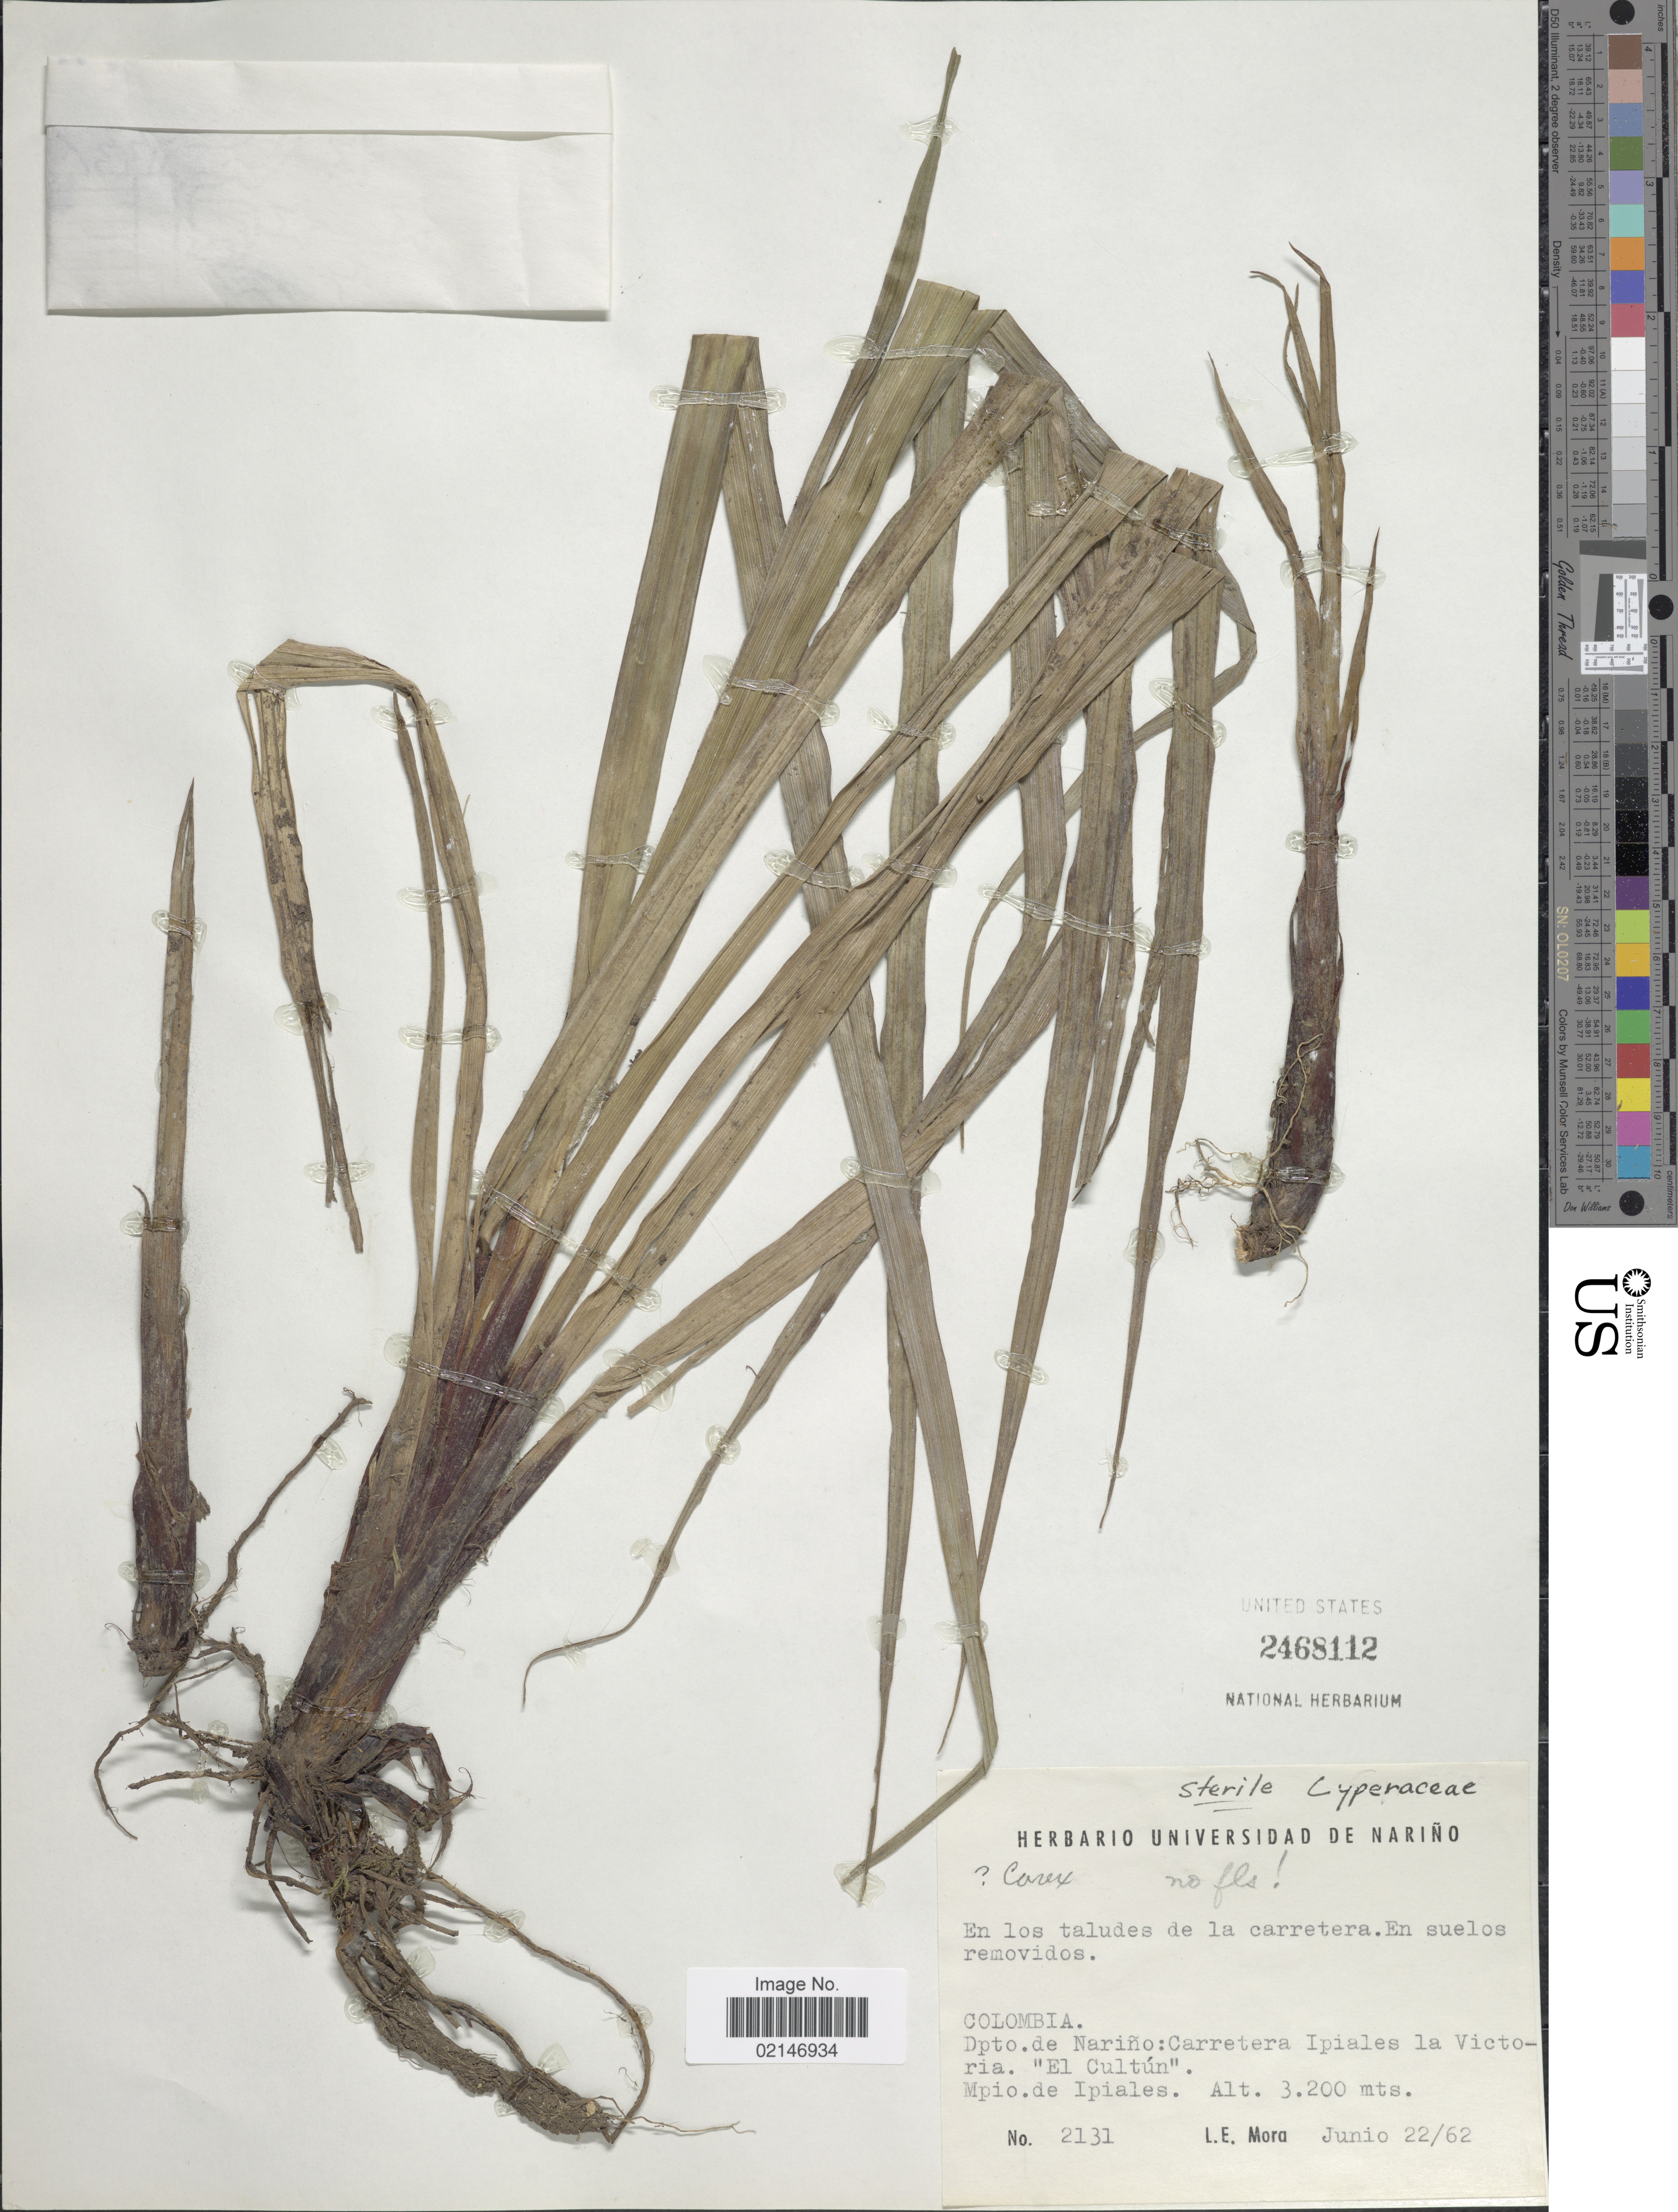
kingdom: Plantae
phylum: Tracheophyta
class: Liliopsida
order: Poales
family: Cyperaceae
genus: Rhynchospora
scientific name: Rhynchospora locuples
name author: C.B. Clarke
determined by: Strong, Mark T., (BOT), Smithsonian Institution - National Museum of Natural History (UNITED STATES)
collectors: L. Mora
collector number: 2131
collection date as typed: Transcribed d/m/y: 22/6/62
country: Colombia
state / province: Nariño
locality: Carretera Ipiales la Victoria. "El Cultun" Mpio. de Ipiales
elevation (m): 3200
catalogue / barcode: US 2468112